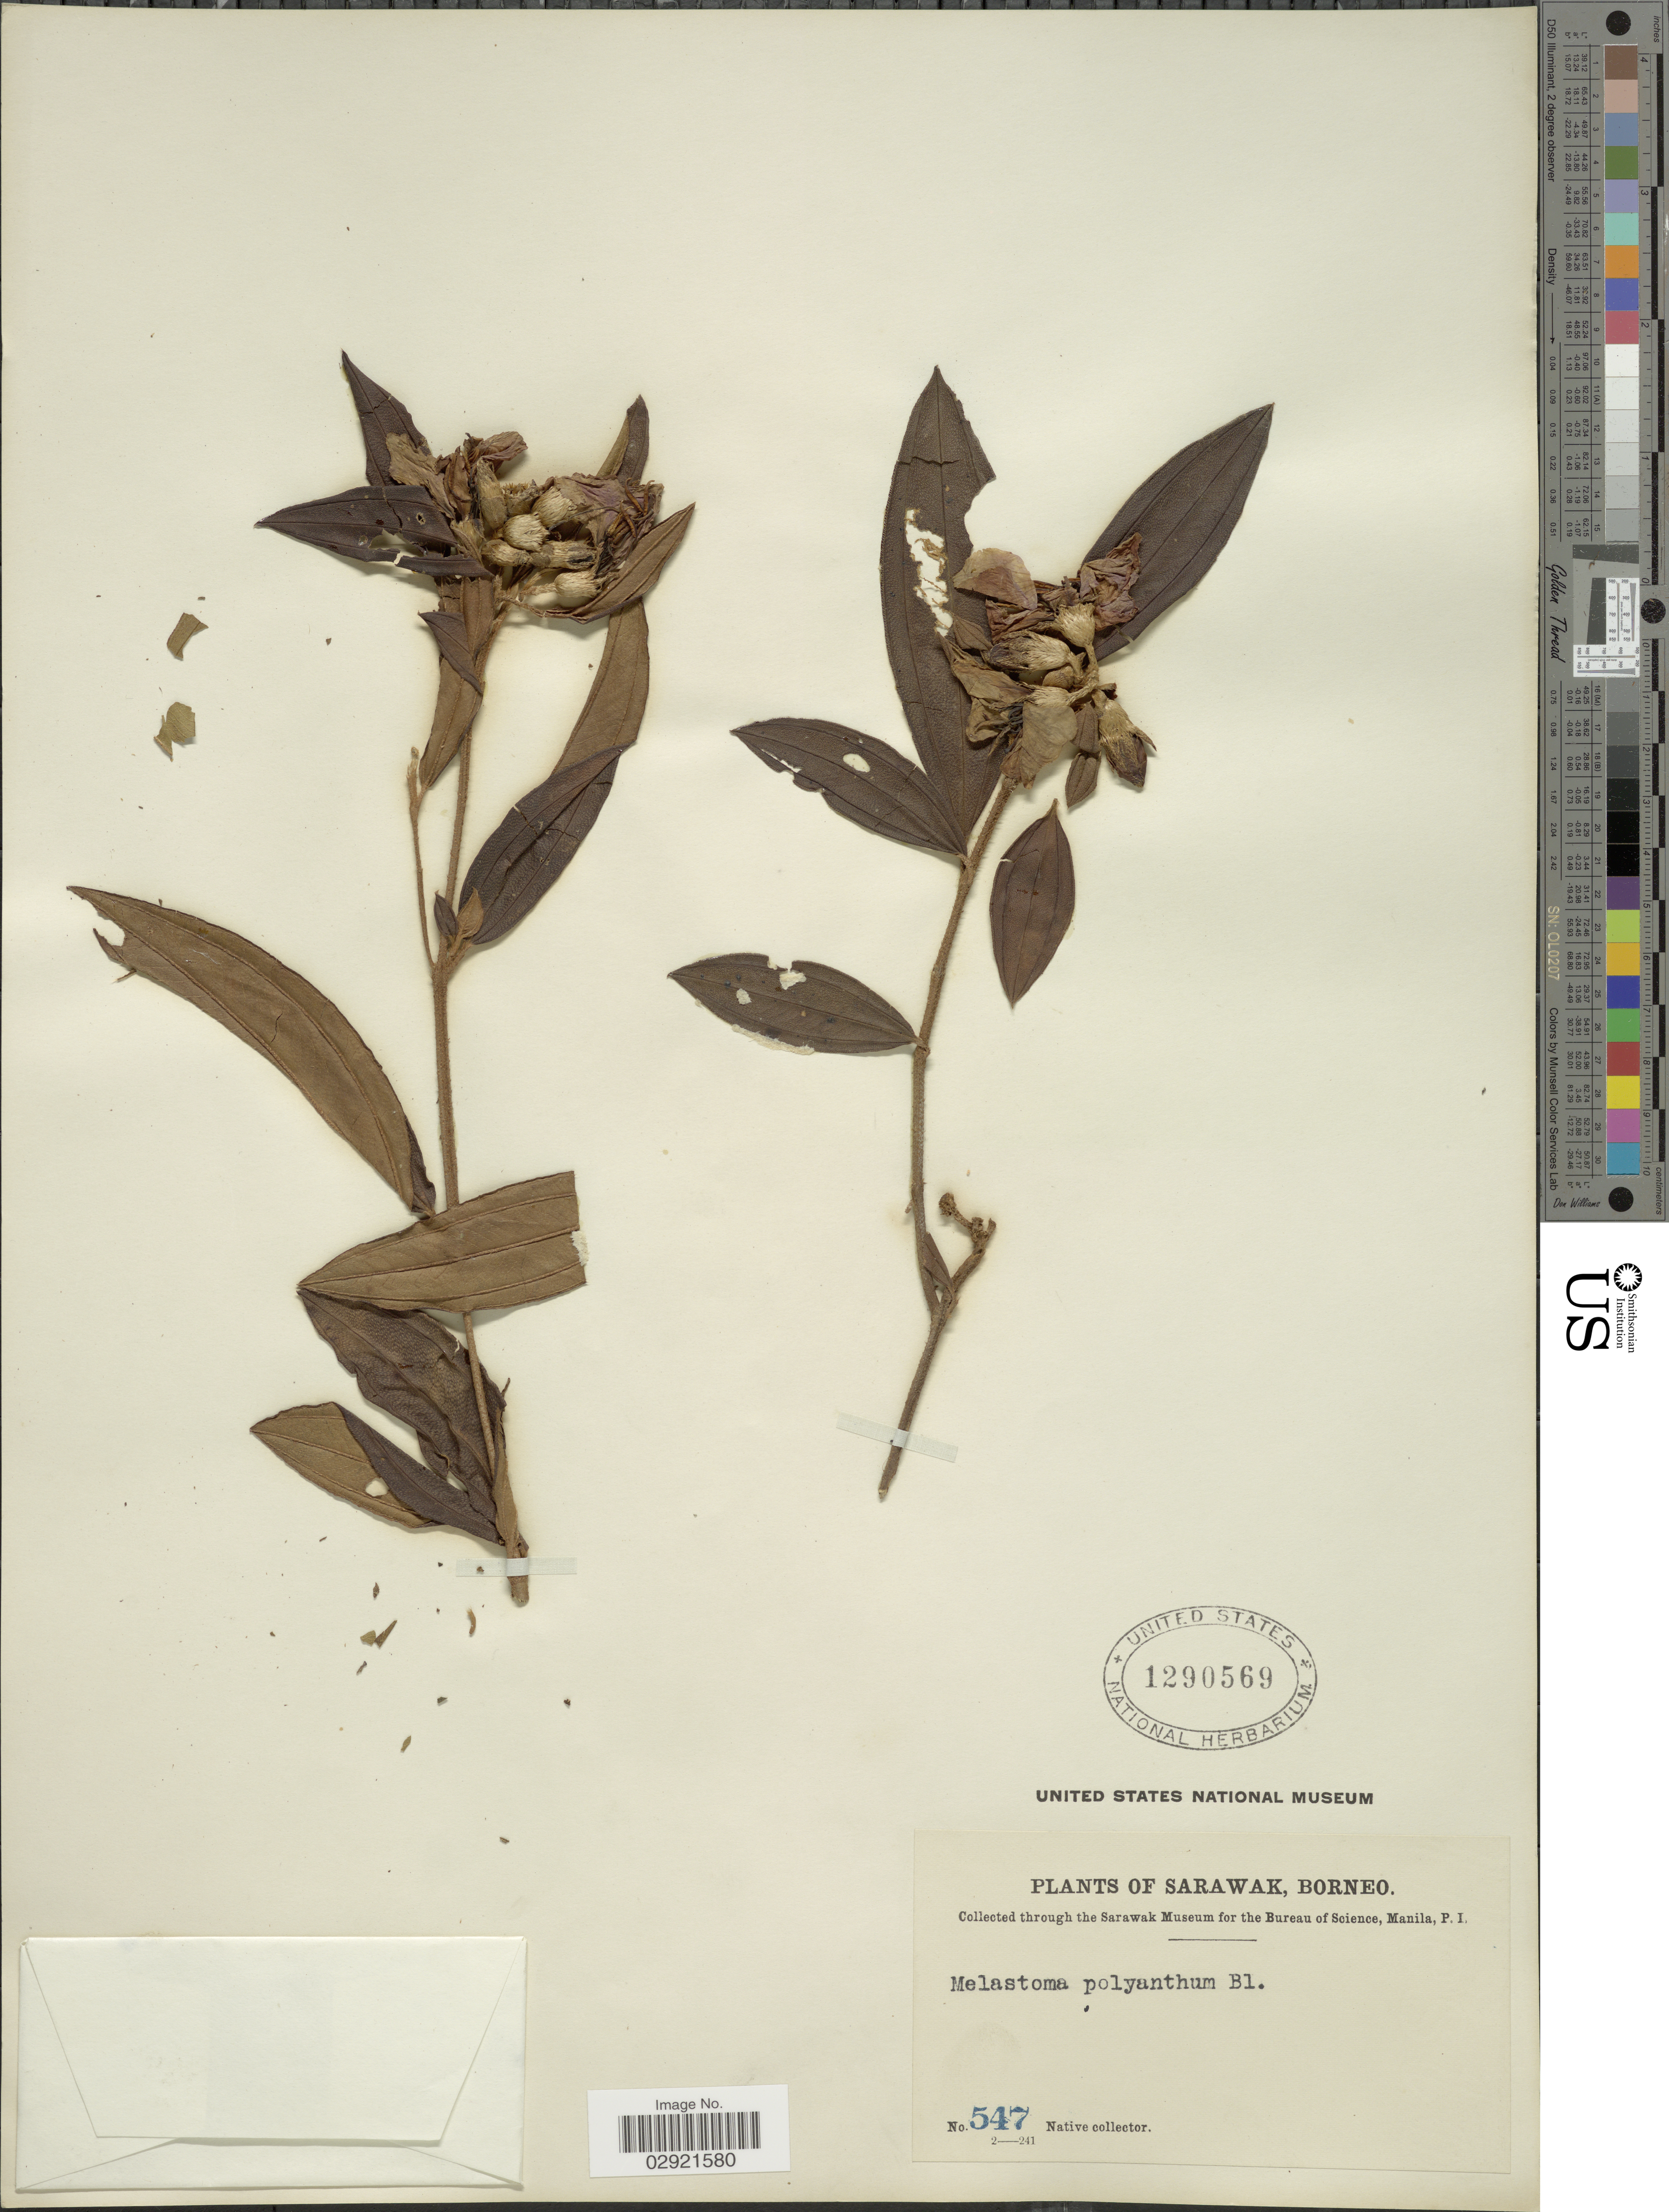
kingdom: Plantae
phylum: Tracheophyta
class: Magnoliopsida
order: Myrtales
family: Melastomataceae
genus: Melastoma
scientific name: Melastoma malabathricum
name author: L.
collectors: Native collector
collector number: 547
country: Malaysia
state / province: Sarawak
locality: Borneo.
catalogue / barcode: US 1290569